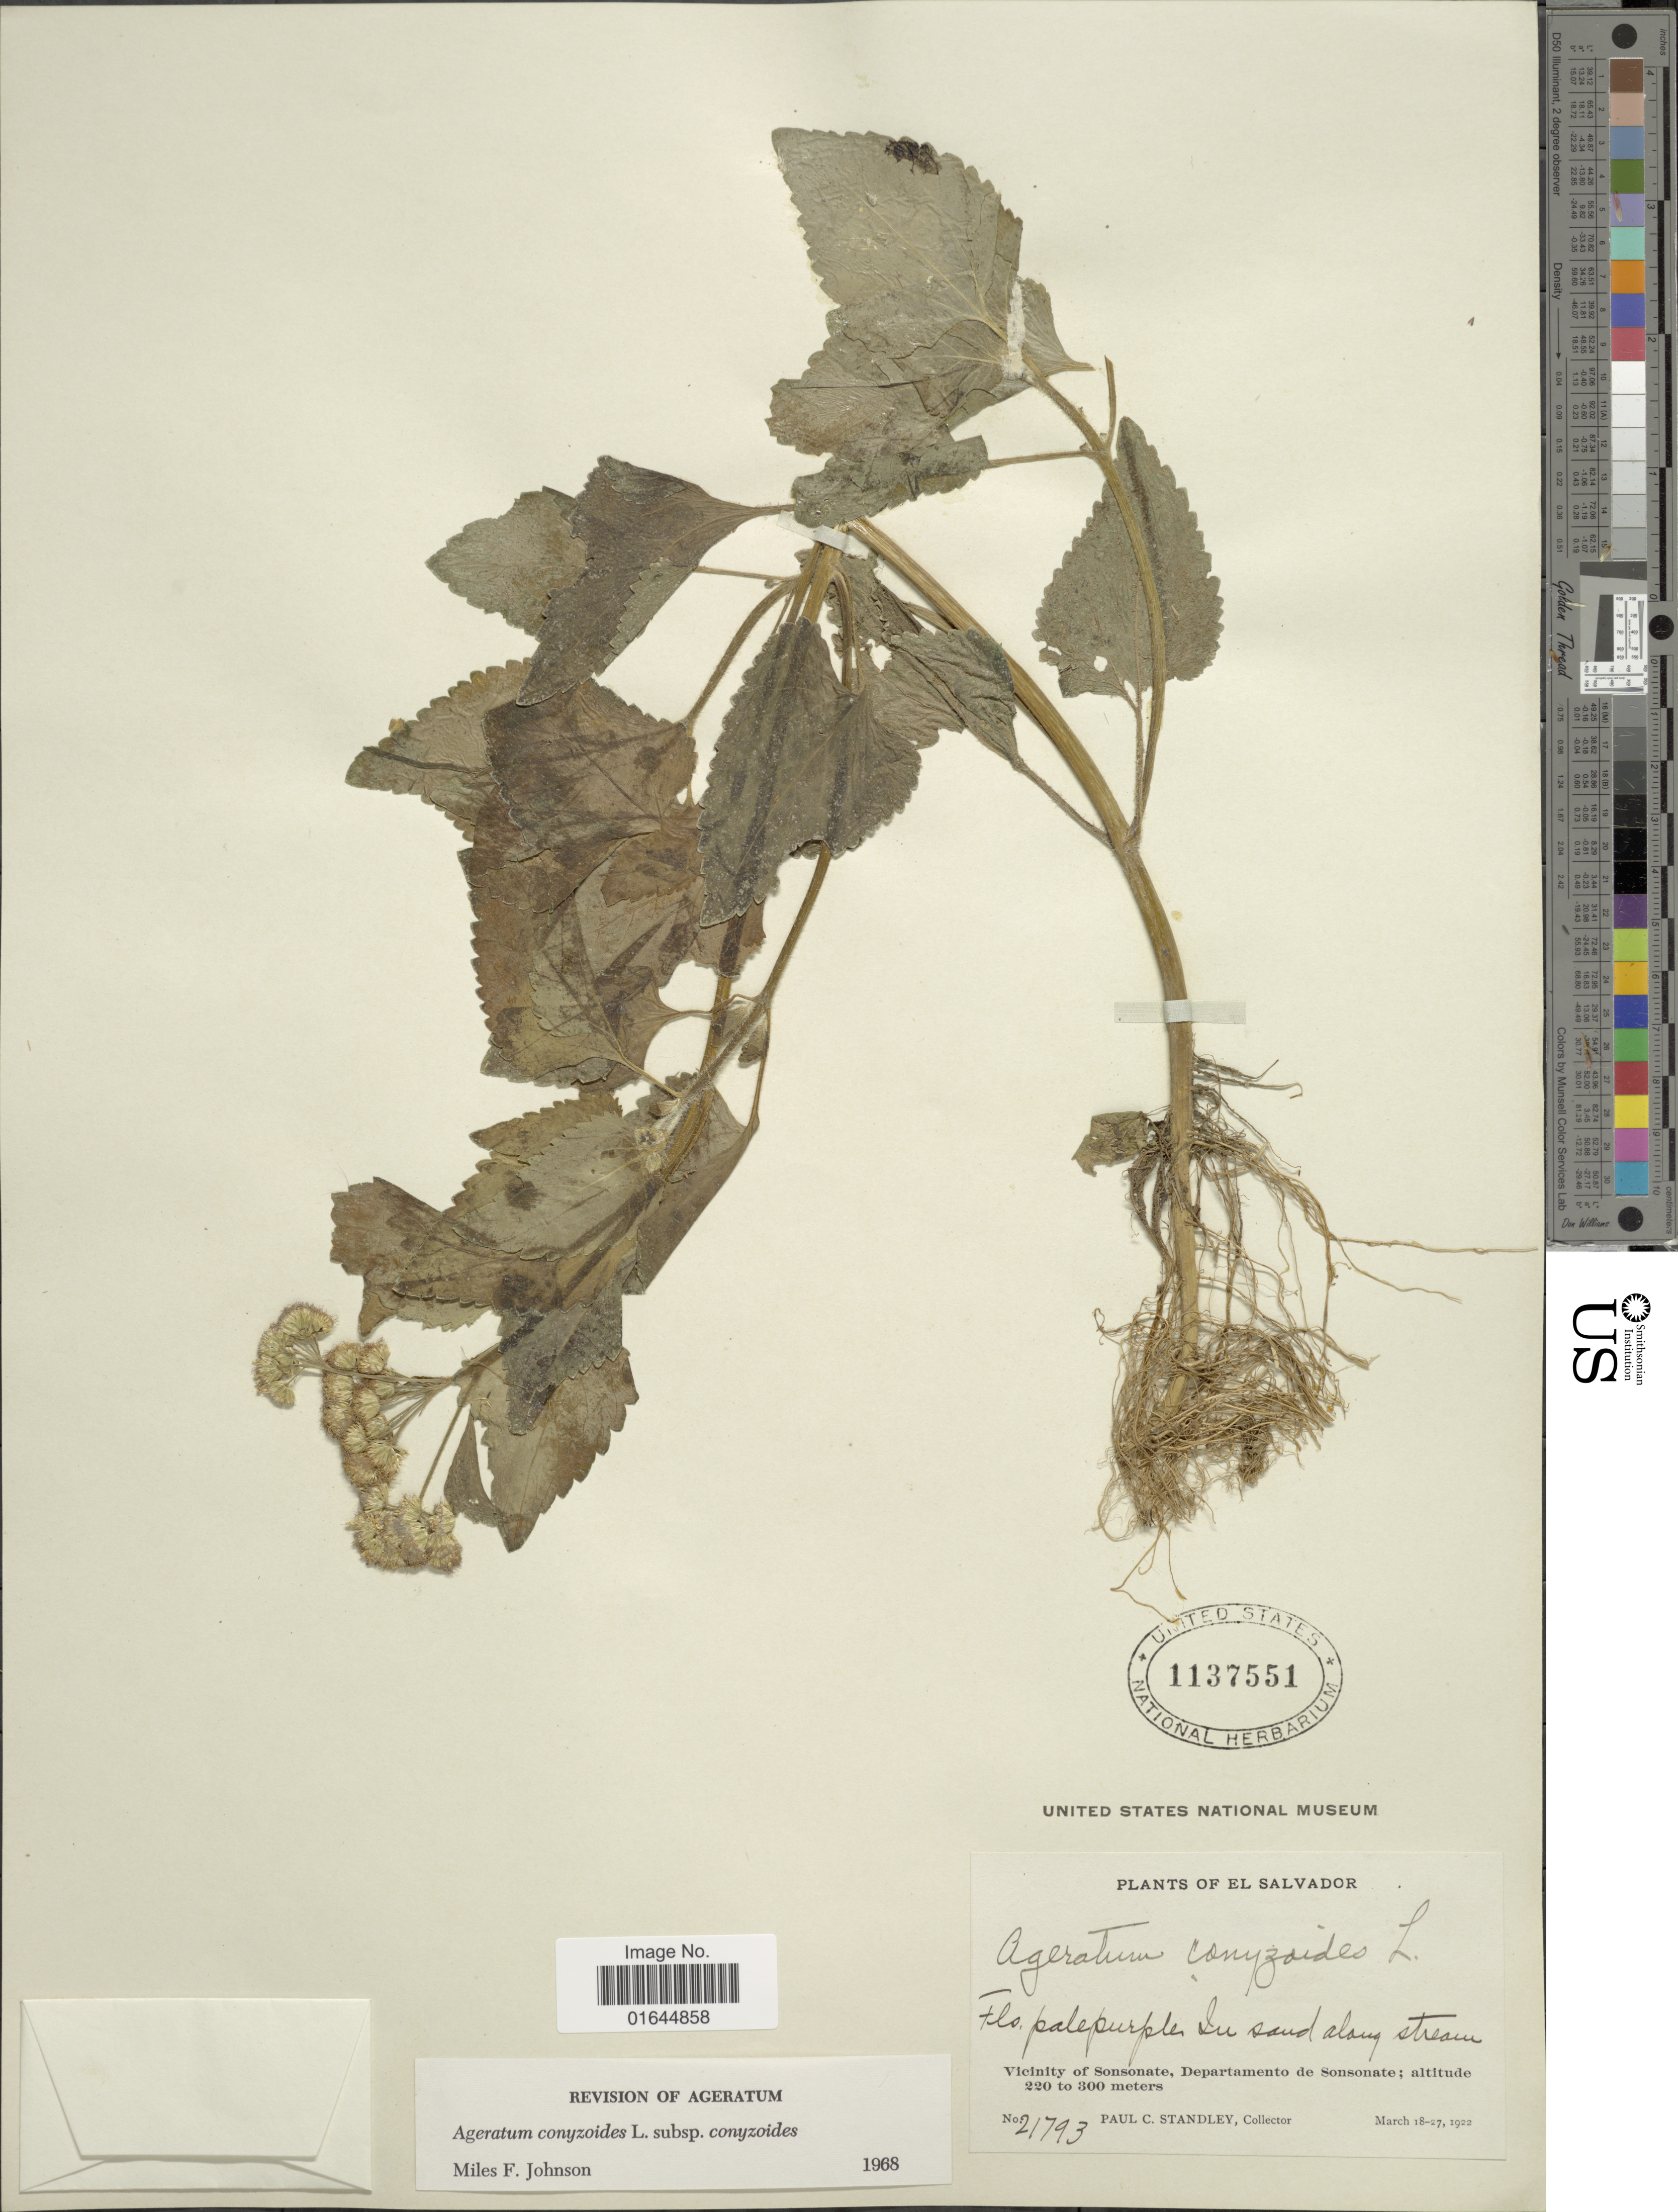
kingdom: Plantae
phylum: Tracheophyta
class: Magnoliopsida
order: Asterales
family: Asteraceae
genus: Ageratum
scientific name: Ageratum houstonianum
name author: Mill.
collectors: P. C. Standley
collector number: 21793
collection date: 1922-03-18/1922-03-27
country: El Salvador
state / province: Sonsonate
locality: El Salvador, Vicinity of Sonsonate, Departamento de Sonsonarte.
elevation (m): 220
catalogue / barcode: US 1137551